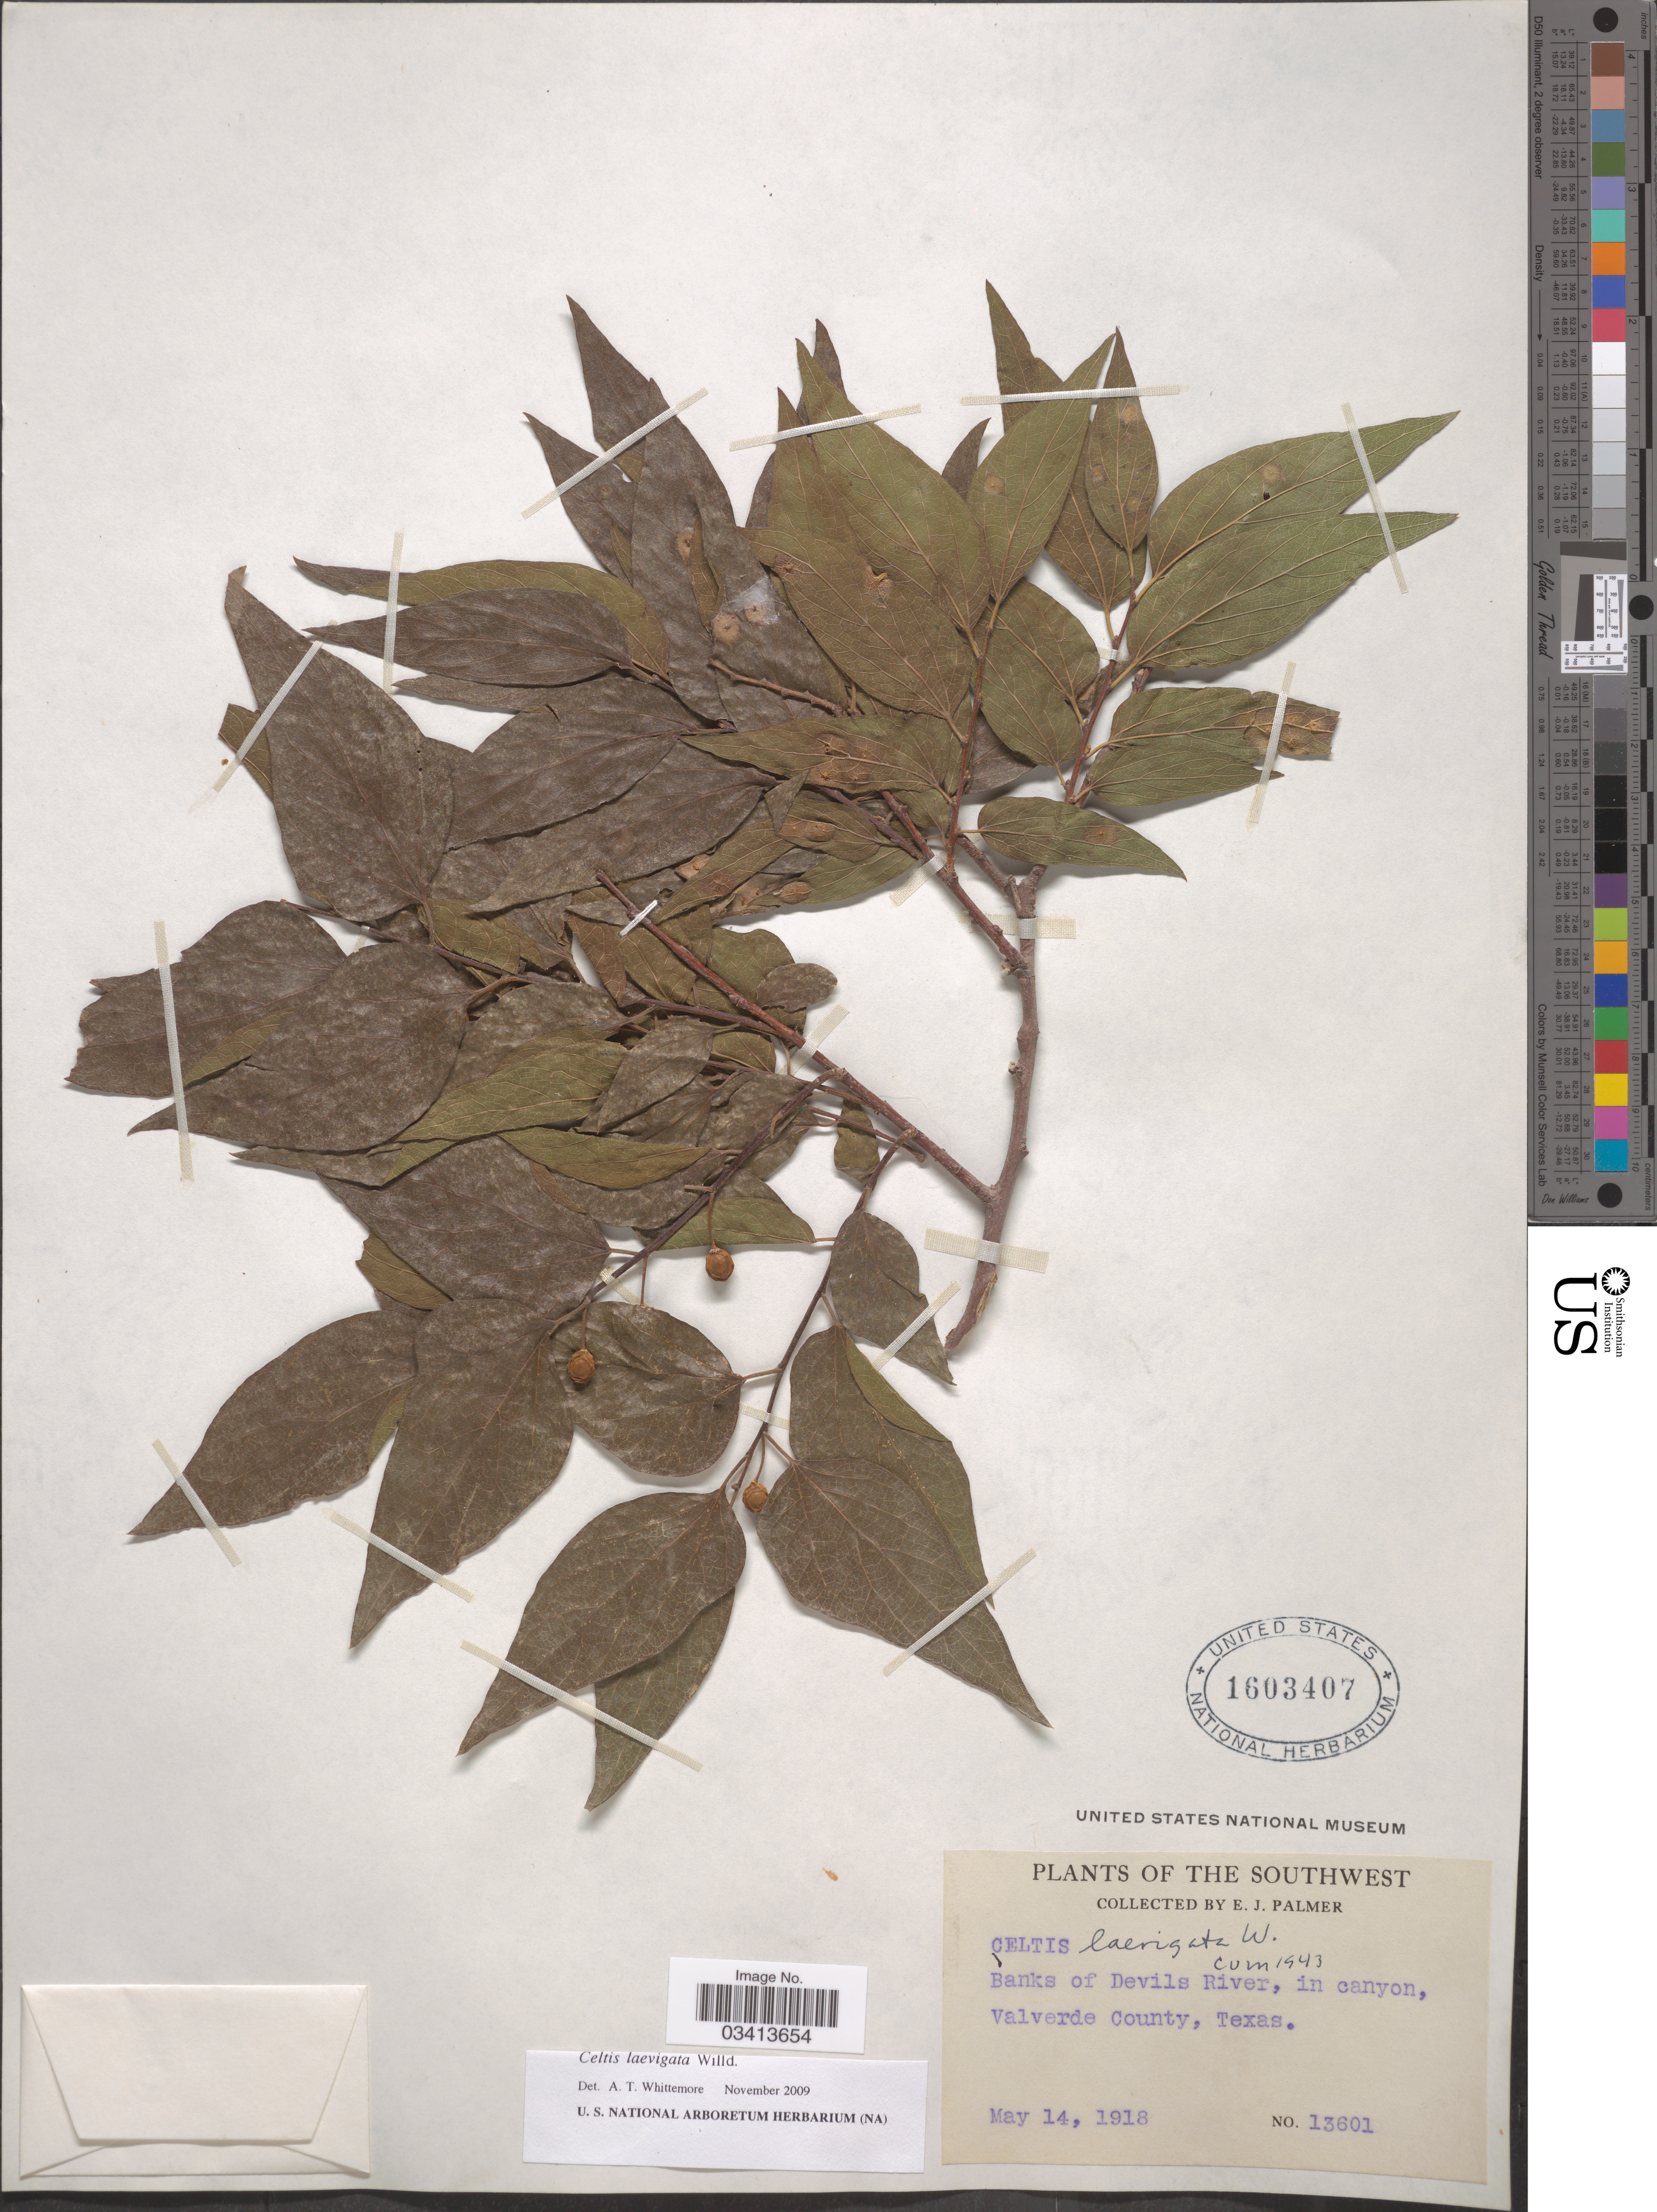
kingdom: Plantae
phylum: Tracheophyta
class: Magnoliopsida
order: Rosales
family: Cannabaceae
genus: Celtis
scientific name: Celtis laevigata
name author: Willd.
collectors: E. J. Palmer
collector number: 13601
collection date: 1918-05-14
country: United States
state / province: Texas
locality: The Southwest. Banks of Devils River, in canyon, Valverde County.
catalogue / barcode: US 1603407